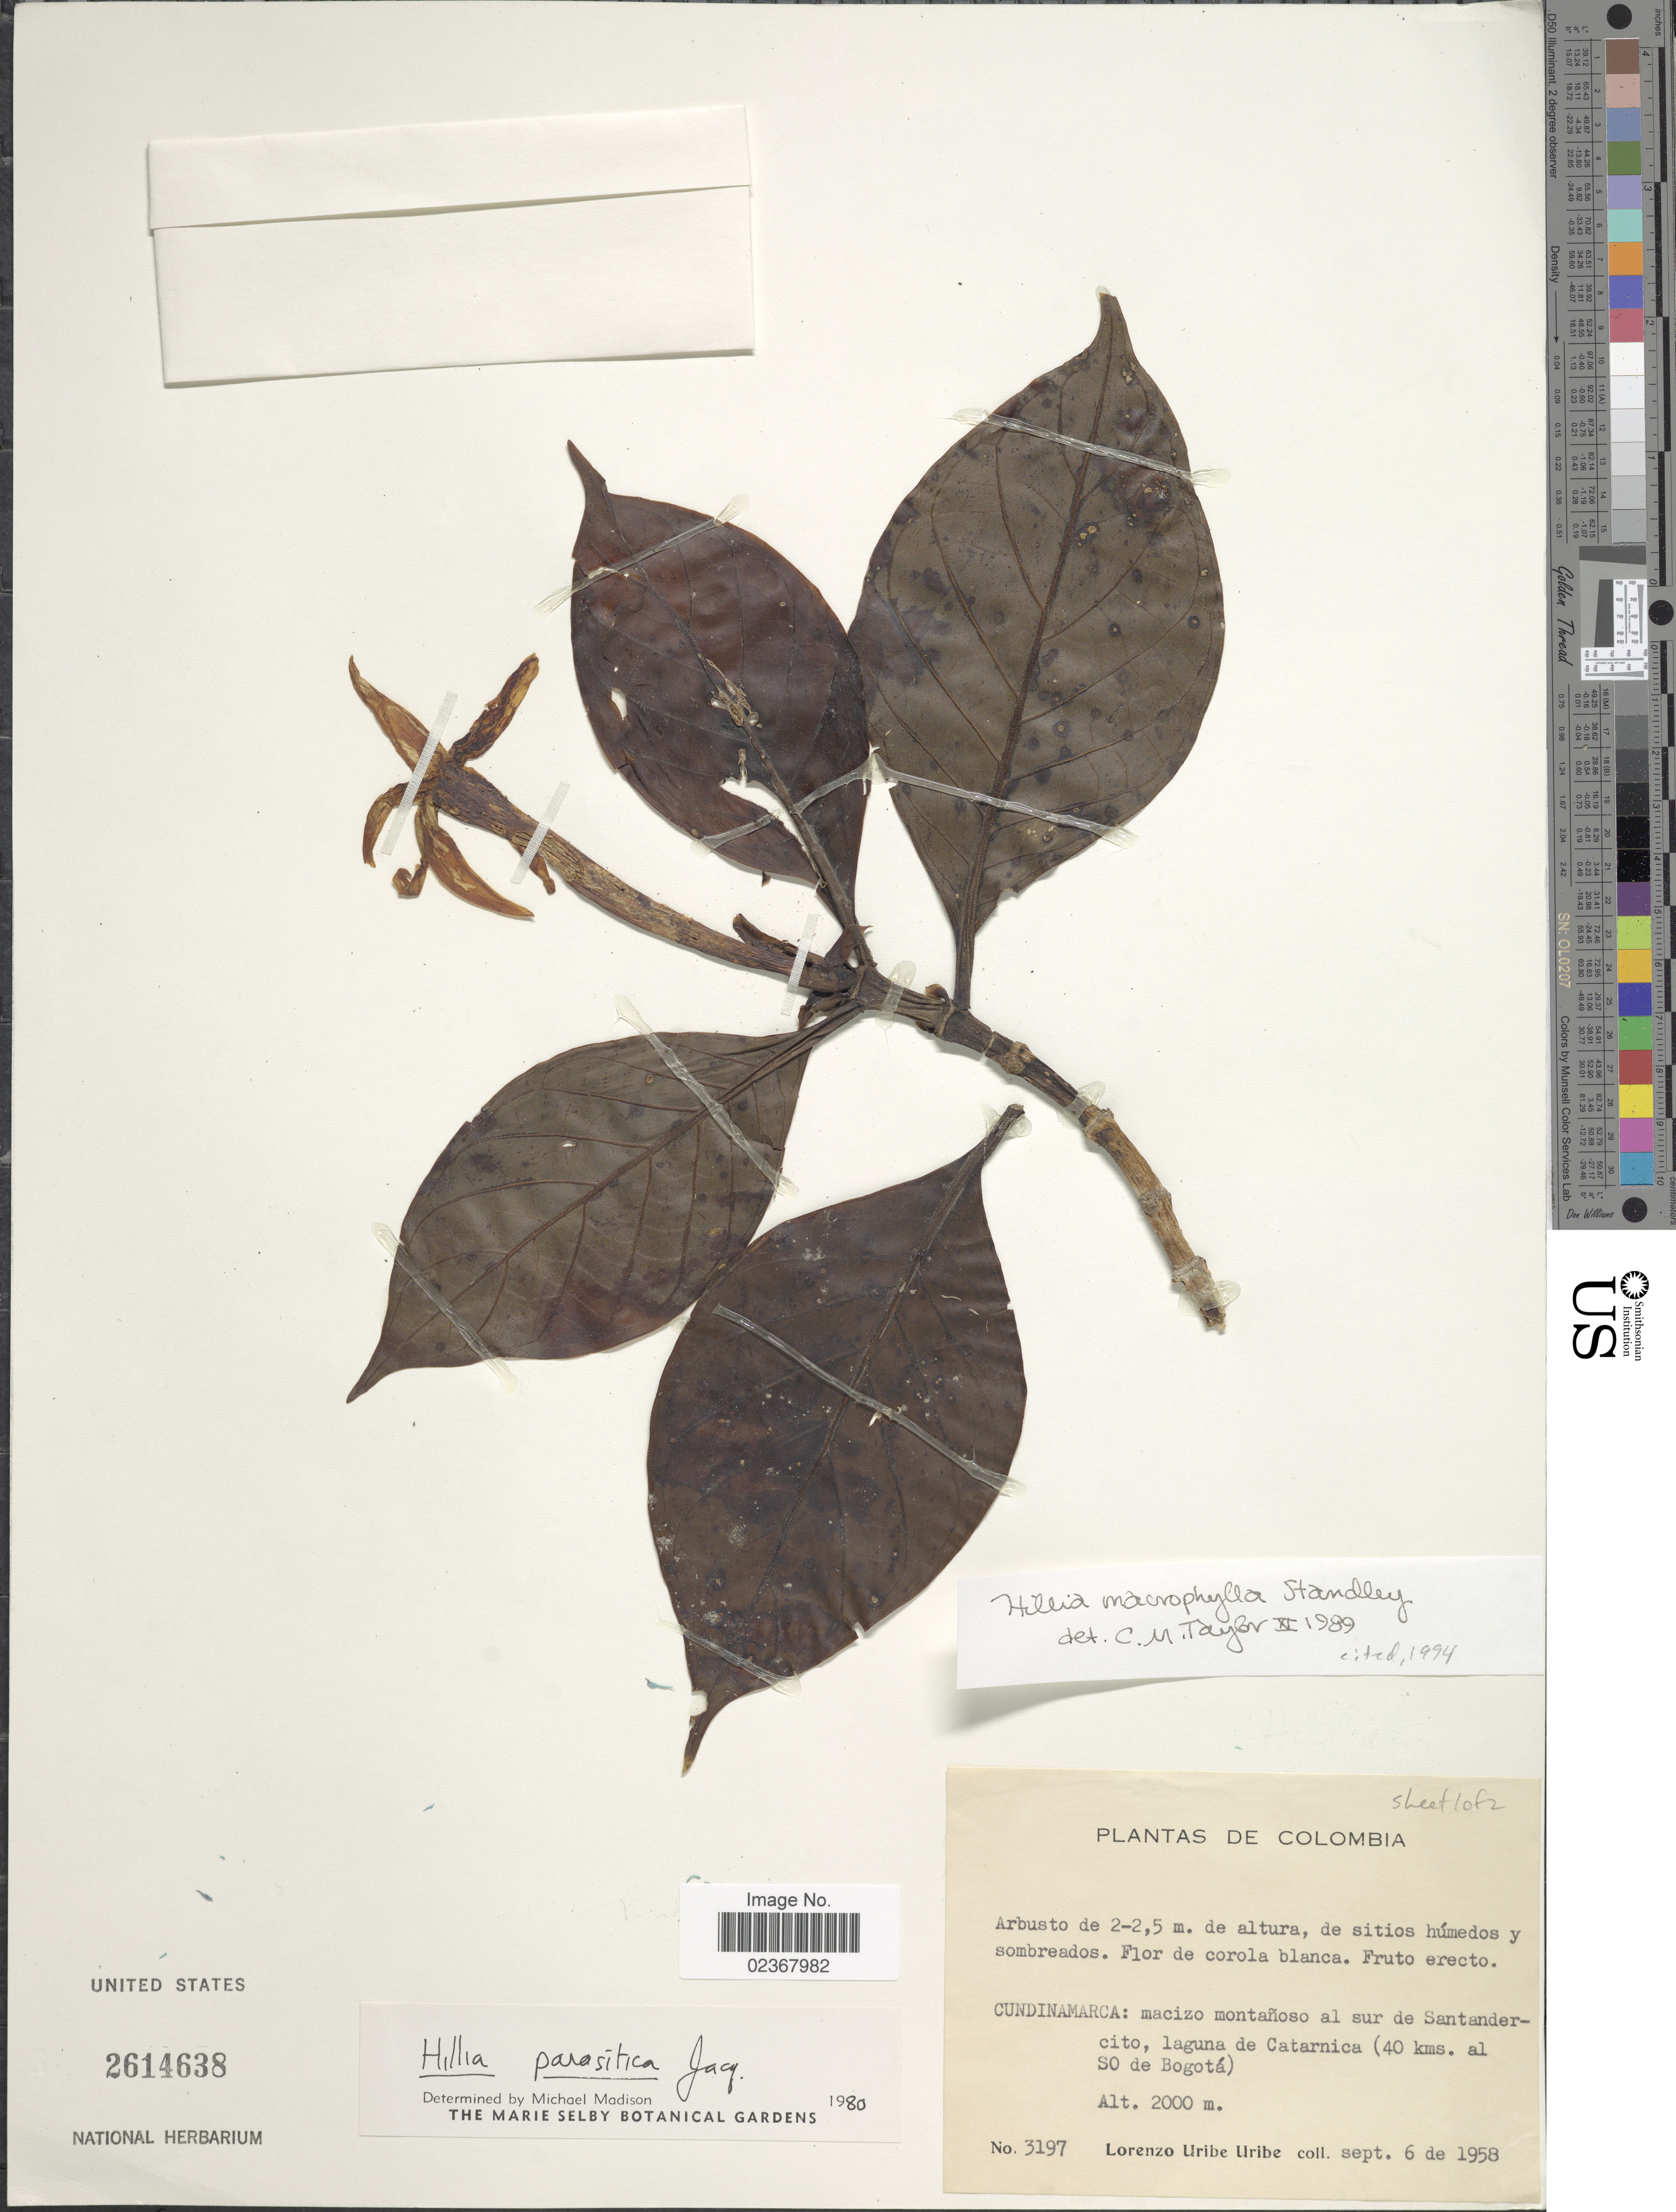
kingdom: Plantae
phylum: Tracheophyta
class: Magnoliopsida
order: Gentianales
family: Rubiaceae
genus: Hillia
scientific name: Hillia macrophylla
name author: Standl.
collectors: L. Uribe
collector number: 3197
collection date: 1958-09-06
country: Colombia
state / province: Cundinamarca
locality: Cundinamarca: macizo montanoso al sur de Santandercito, laguna de Catarnica (40 kms. al SO de Bogota)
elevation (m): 2000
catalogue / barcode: US 2614638